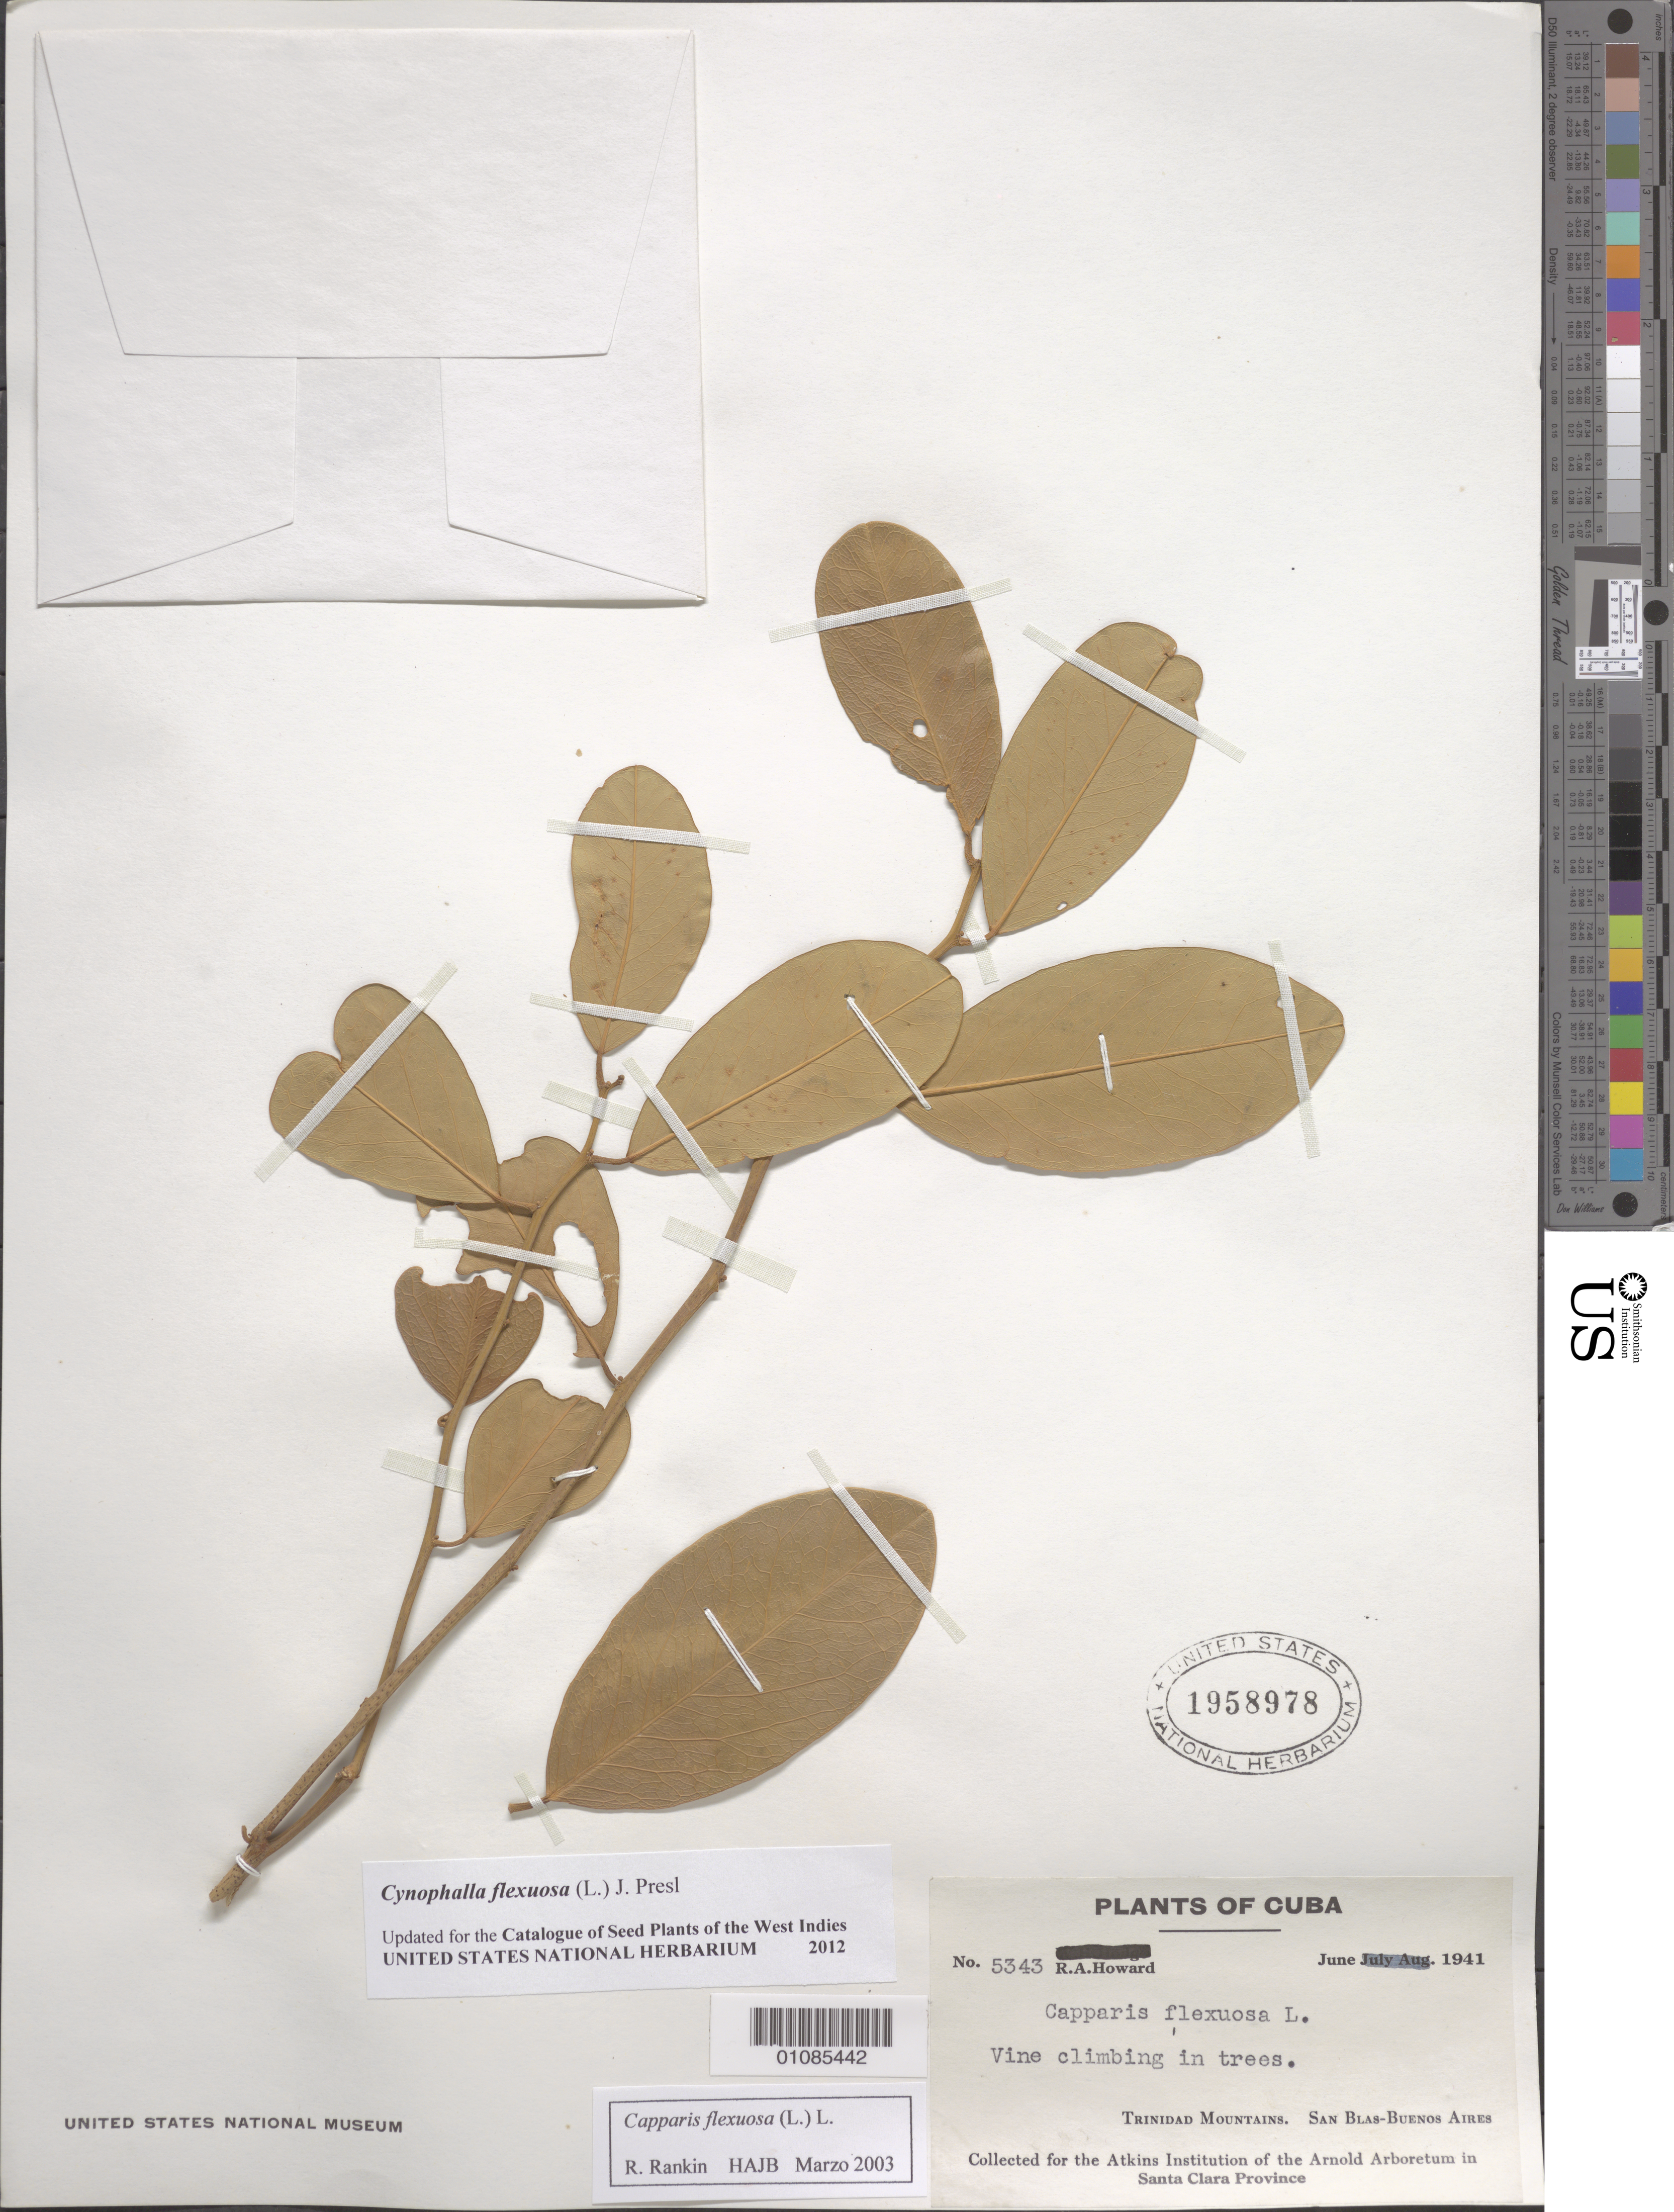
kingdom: Plantae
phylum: Tracheophyta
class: Magnoliopsida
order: Brassicales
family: Capparaceae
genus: Cynophalla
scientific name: Cynophalla flexuosa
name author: (L.) J. Presl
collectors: R. A. Howard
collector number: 5343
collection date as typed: Jun 1941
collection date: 1941-06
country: Cuba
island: Cuba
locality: Trinidad Mountains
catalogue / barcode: US 1958978